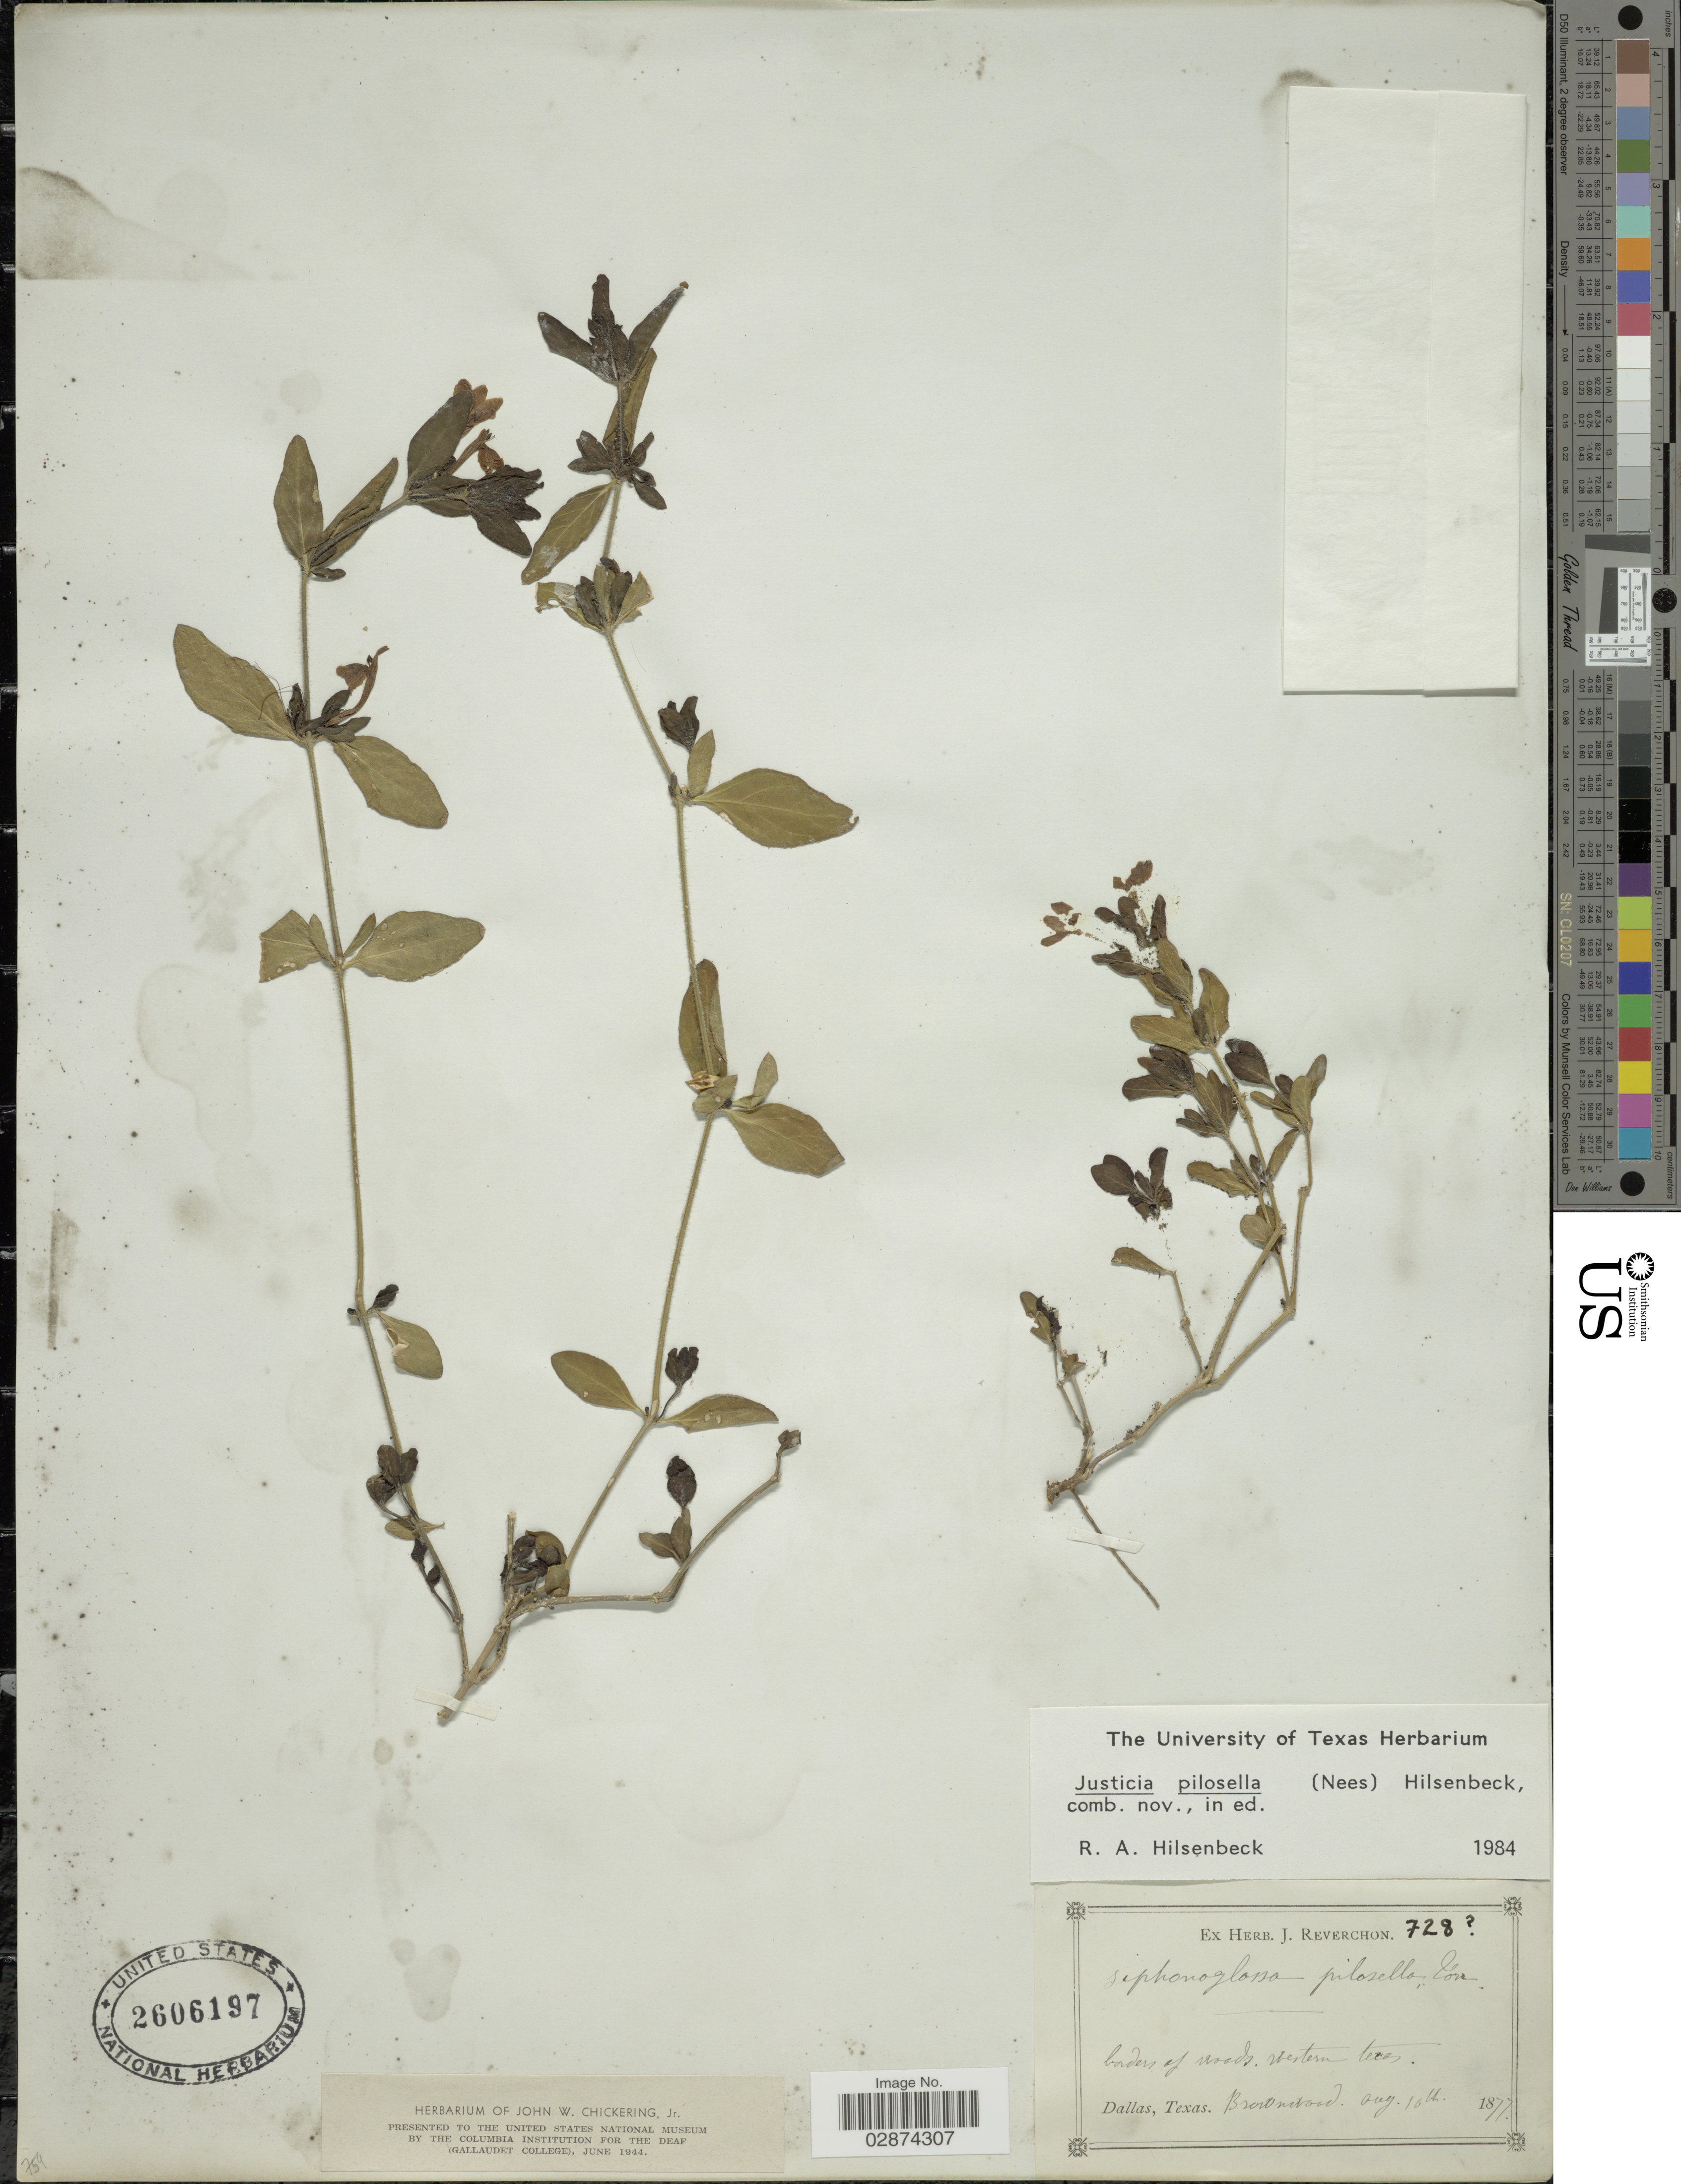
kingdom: Plantae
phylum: Tracheophyta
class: Magnoliopsida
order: Lamiales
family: Acanthaceae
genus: Justicia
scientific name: Justicia pilosella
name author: (Nees) Hilsenb.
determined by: Fisher, Amanda, (LOB), California State University, Long Beach (UNITED STATES)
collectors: ex herb. J. Reverchon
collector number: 728?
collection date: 1877-08-16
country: United States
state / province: Texas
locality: Borders of woods. Western Texas. Brownwood. Dallas.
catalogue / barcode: US 2606197